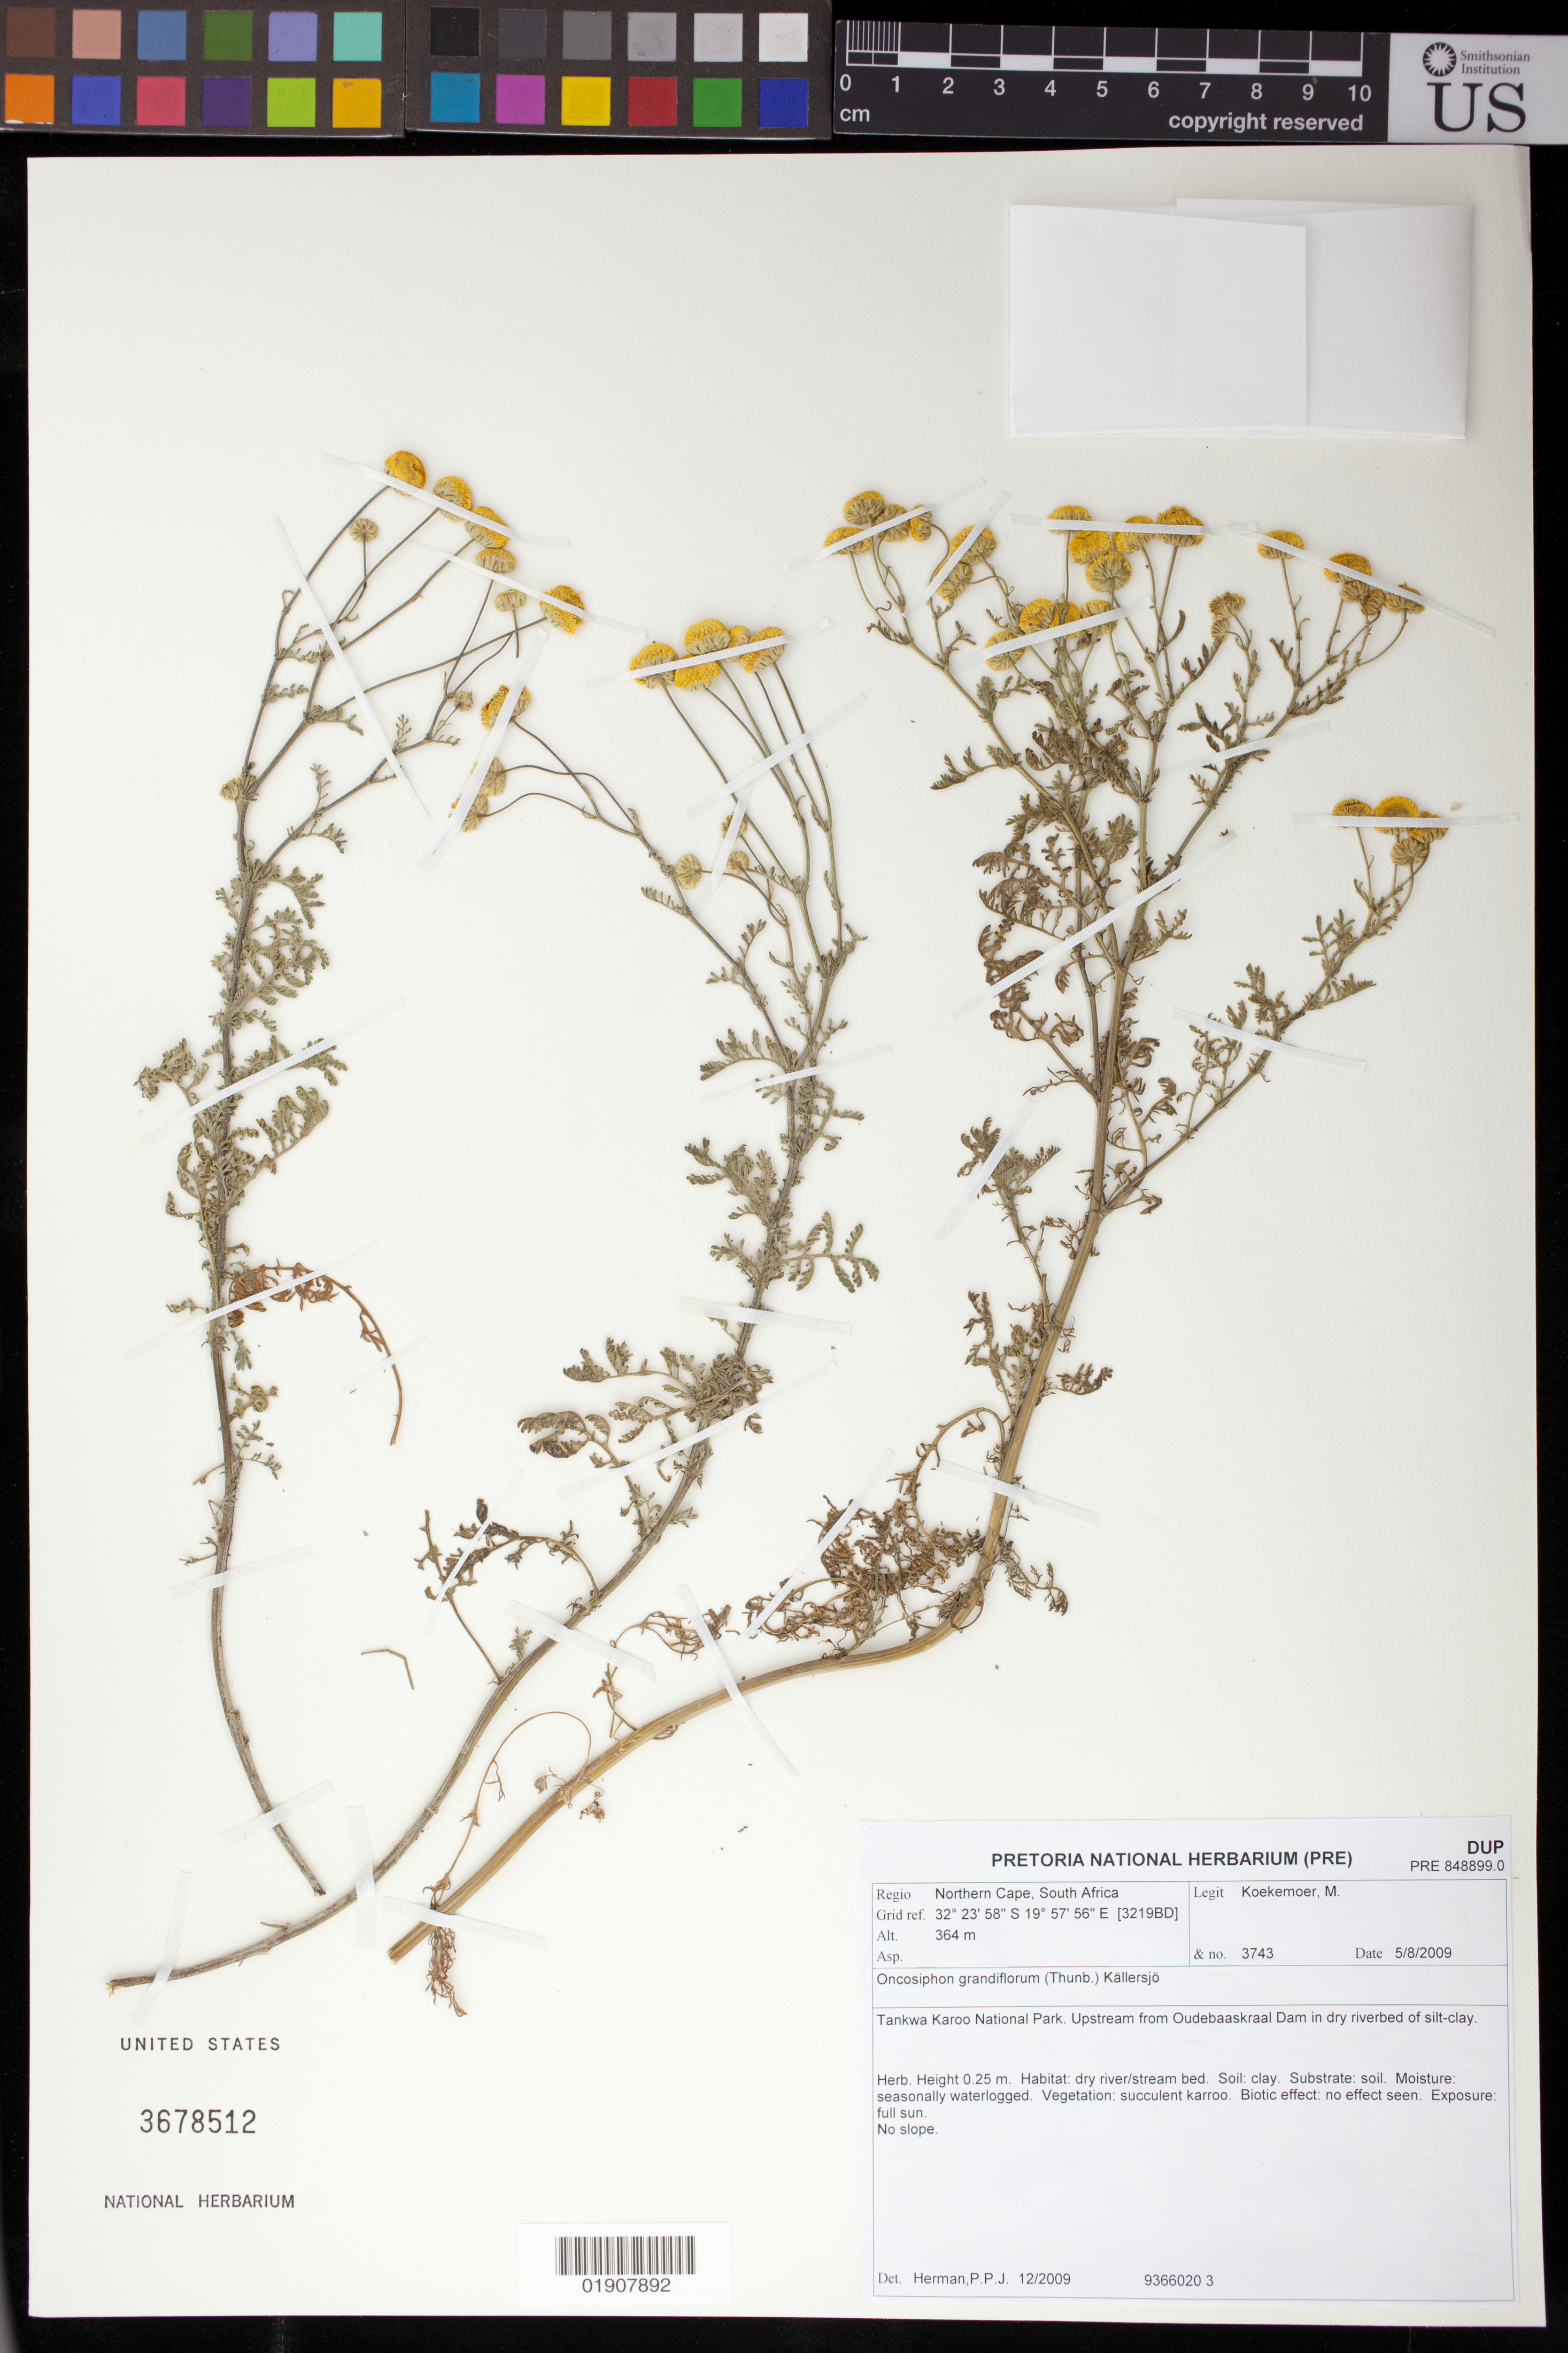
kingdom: Plantae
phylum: Tracheophyta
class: Magnoliopsida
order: Asterales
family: Asteraceae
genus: Oncosiphon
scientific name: Oncosiphon grandiflorum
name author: (Thunb.) Källersjö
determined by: Herman, P. P. J.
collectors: M. Koekemoer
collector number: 3743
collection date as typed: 5 Aug 2009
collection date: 2009-08-05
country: South Africa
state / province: Northern Cape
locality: Tankwa Karoo National Park. Upstream from Oudebaaskraal Dam in dry riverbed of silt-clay.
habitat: Dry river/stream bed.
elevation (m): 364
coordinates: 32 23 58 S, 19 57 56 E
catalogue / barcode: US 3678512